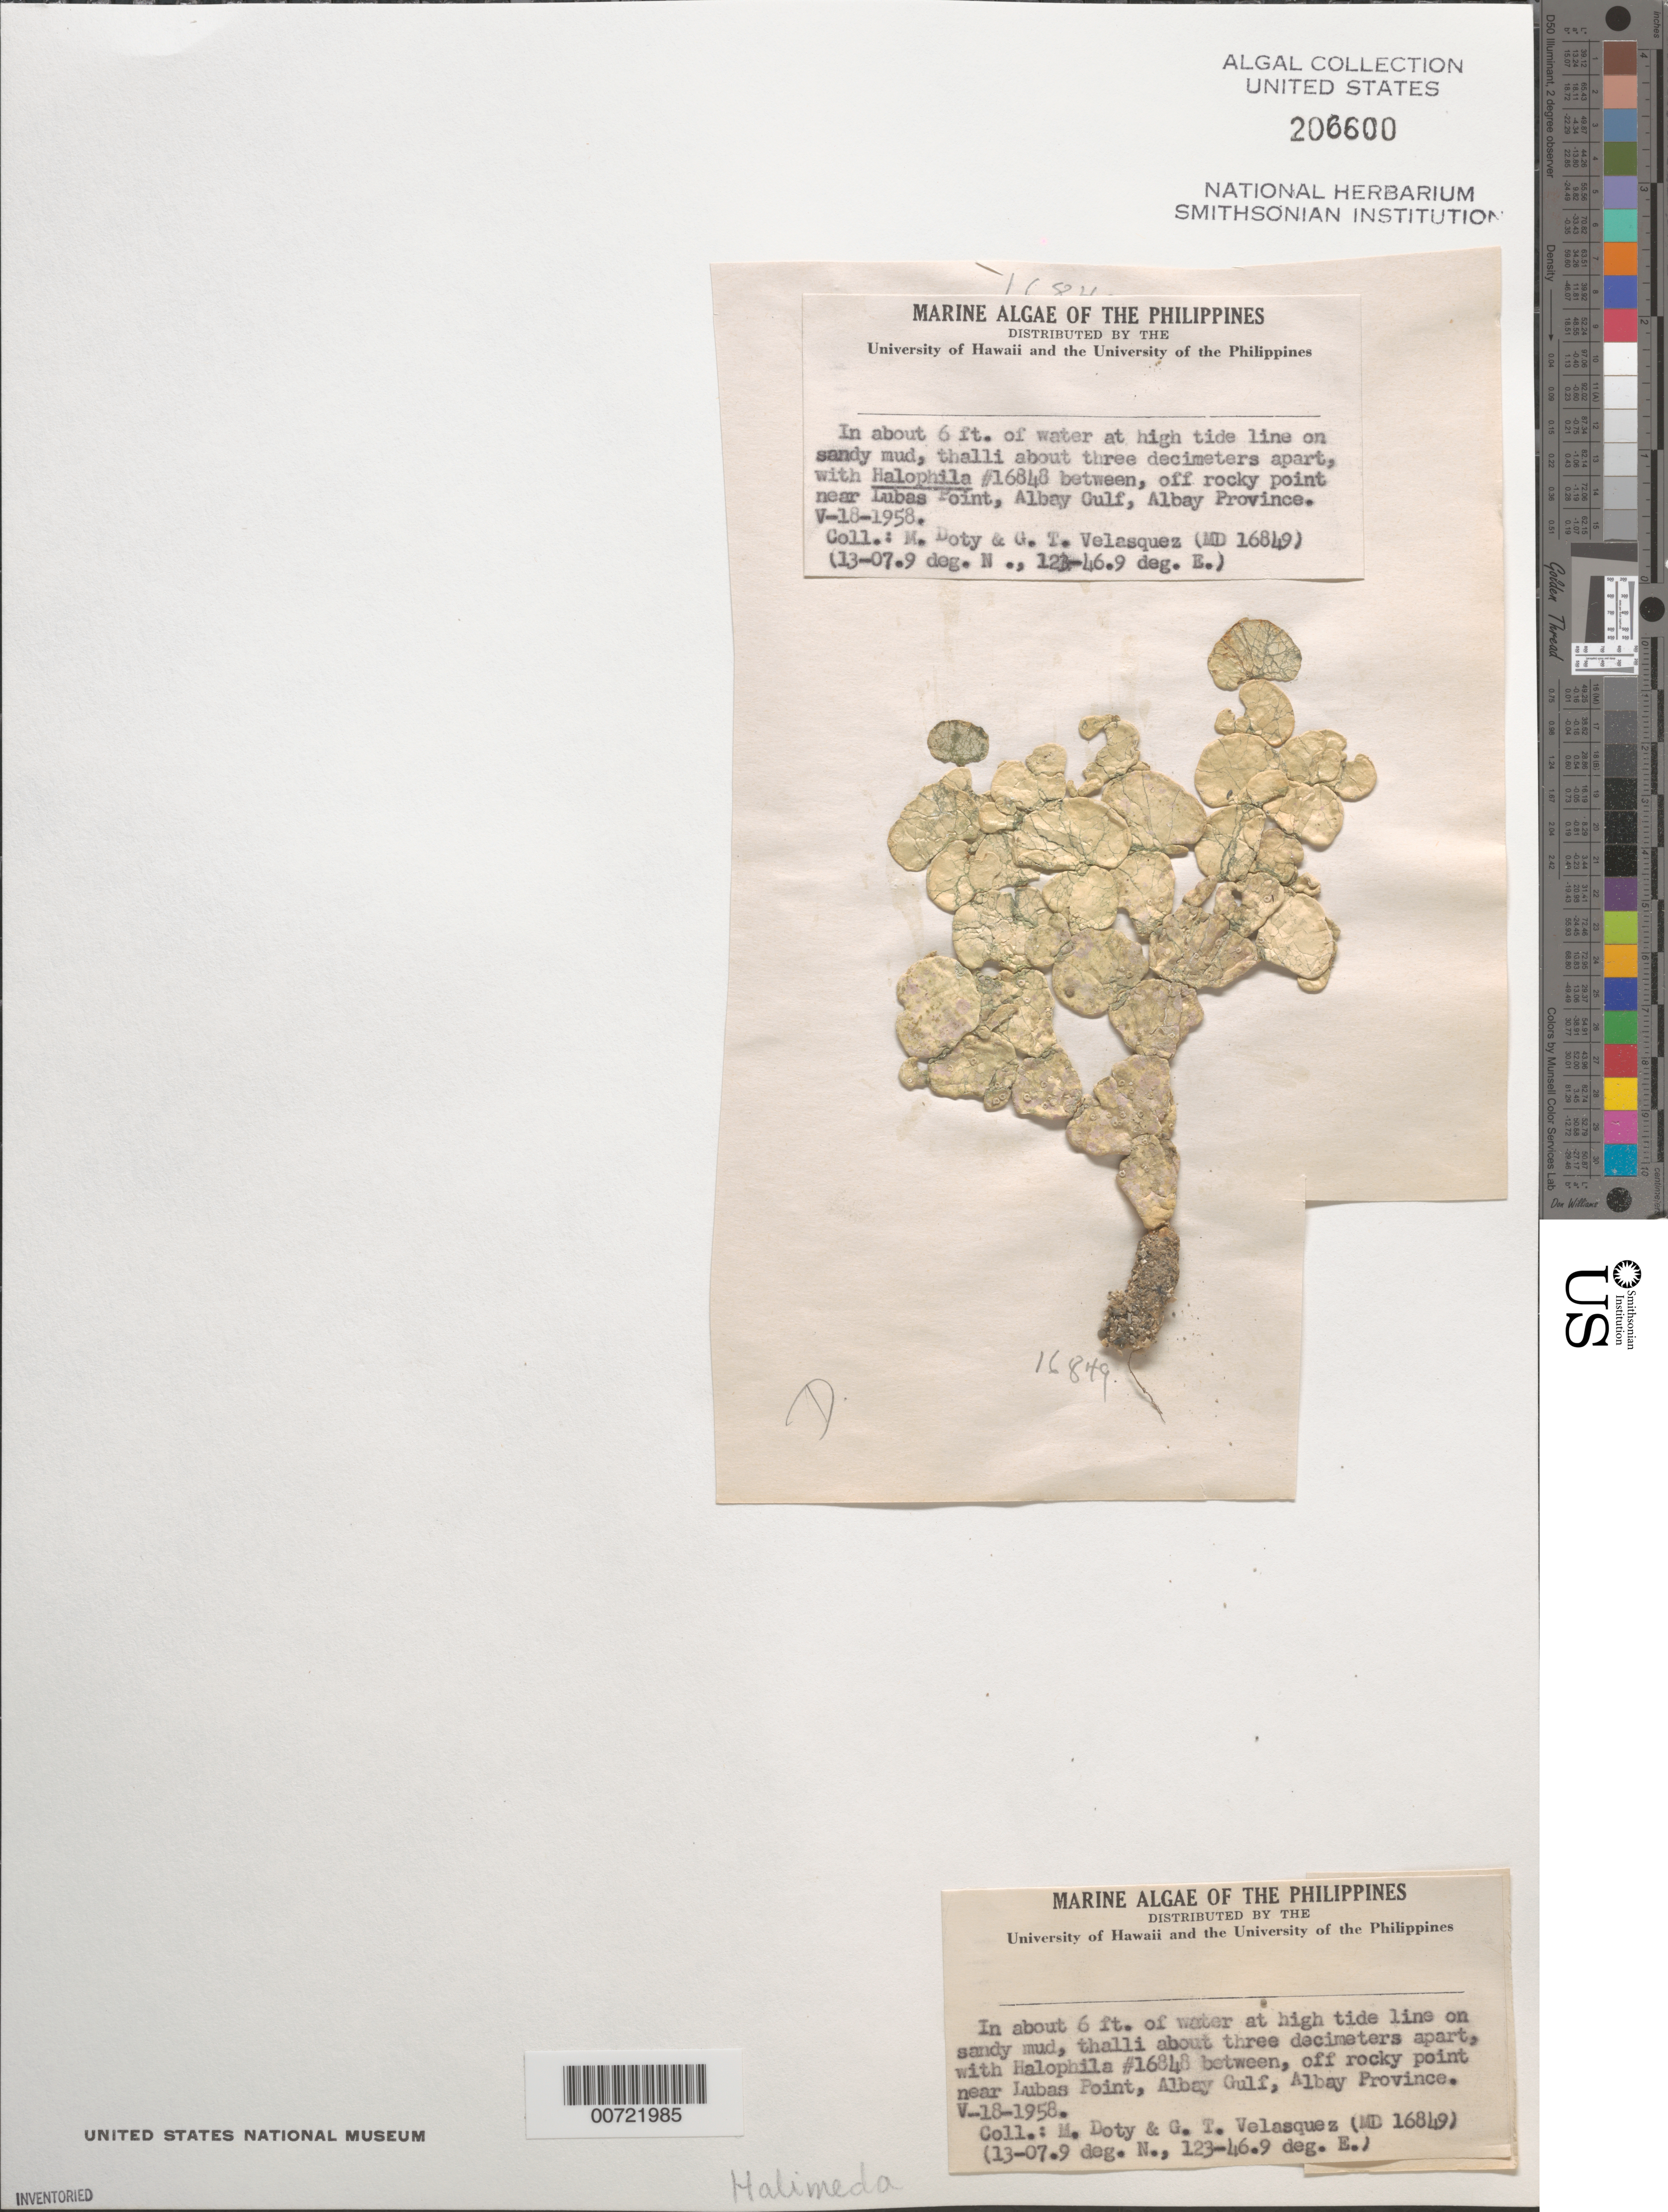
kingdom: Plantae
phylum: Chlorophyta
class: Ulvophyceae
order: Bryopsidales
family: Halimedaceae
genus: Halimeda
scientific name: Halimeda sp.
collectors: M. S. Doty & G. Velasquez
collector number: MSD 16849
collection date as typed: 18 May 1958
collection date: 1958-05-18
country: Philippines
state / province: Bicol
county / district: Albay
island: Luzon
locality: Off rocky point near Lubas Point, Albay Gulf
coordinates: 13-07.9 deg. N., 123-46.9 deg. E.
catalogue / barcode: US 206600